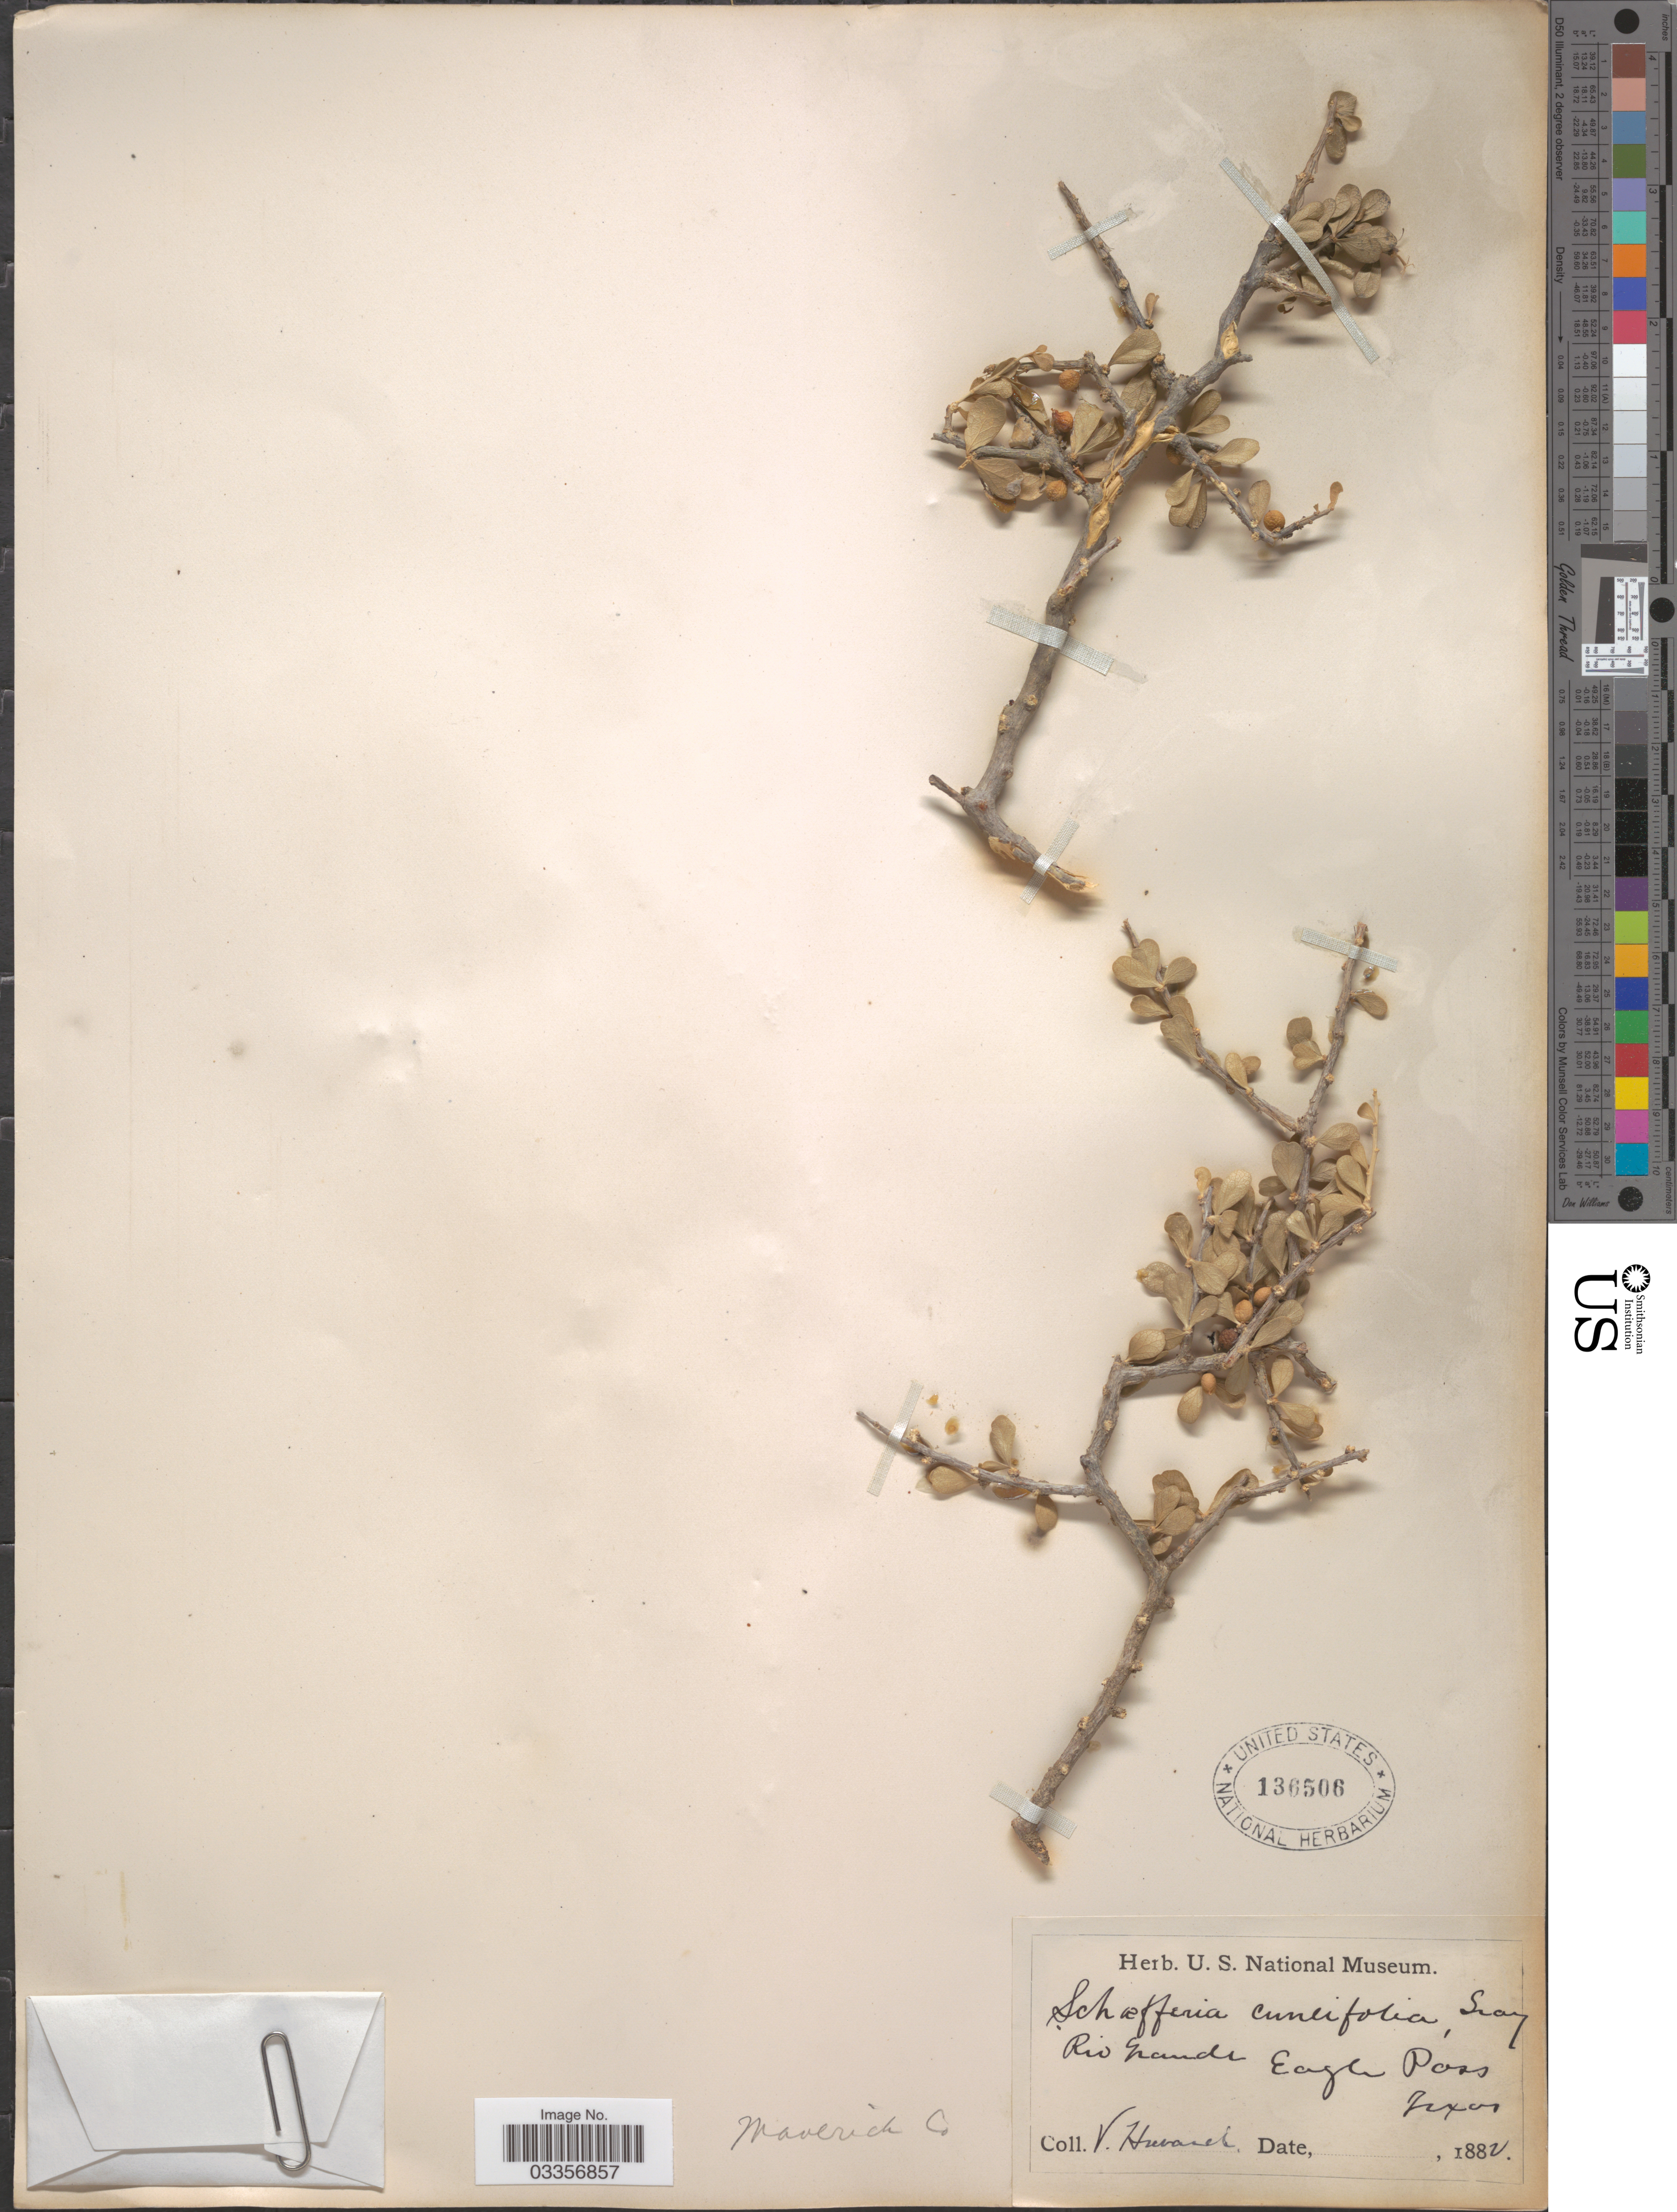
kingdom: Plantae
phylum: Tracheophyta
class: Magnoliopsida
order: Celastrales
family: Celastraceae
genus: Schaefferia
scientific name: Schaefferia cuneifolia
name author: A. Gray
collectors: V. Howard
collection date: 1882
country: United States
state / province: Texas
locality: Rio Grande Eagle Pass. Maverick Co.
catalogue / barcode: US 136506